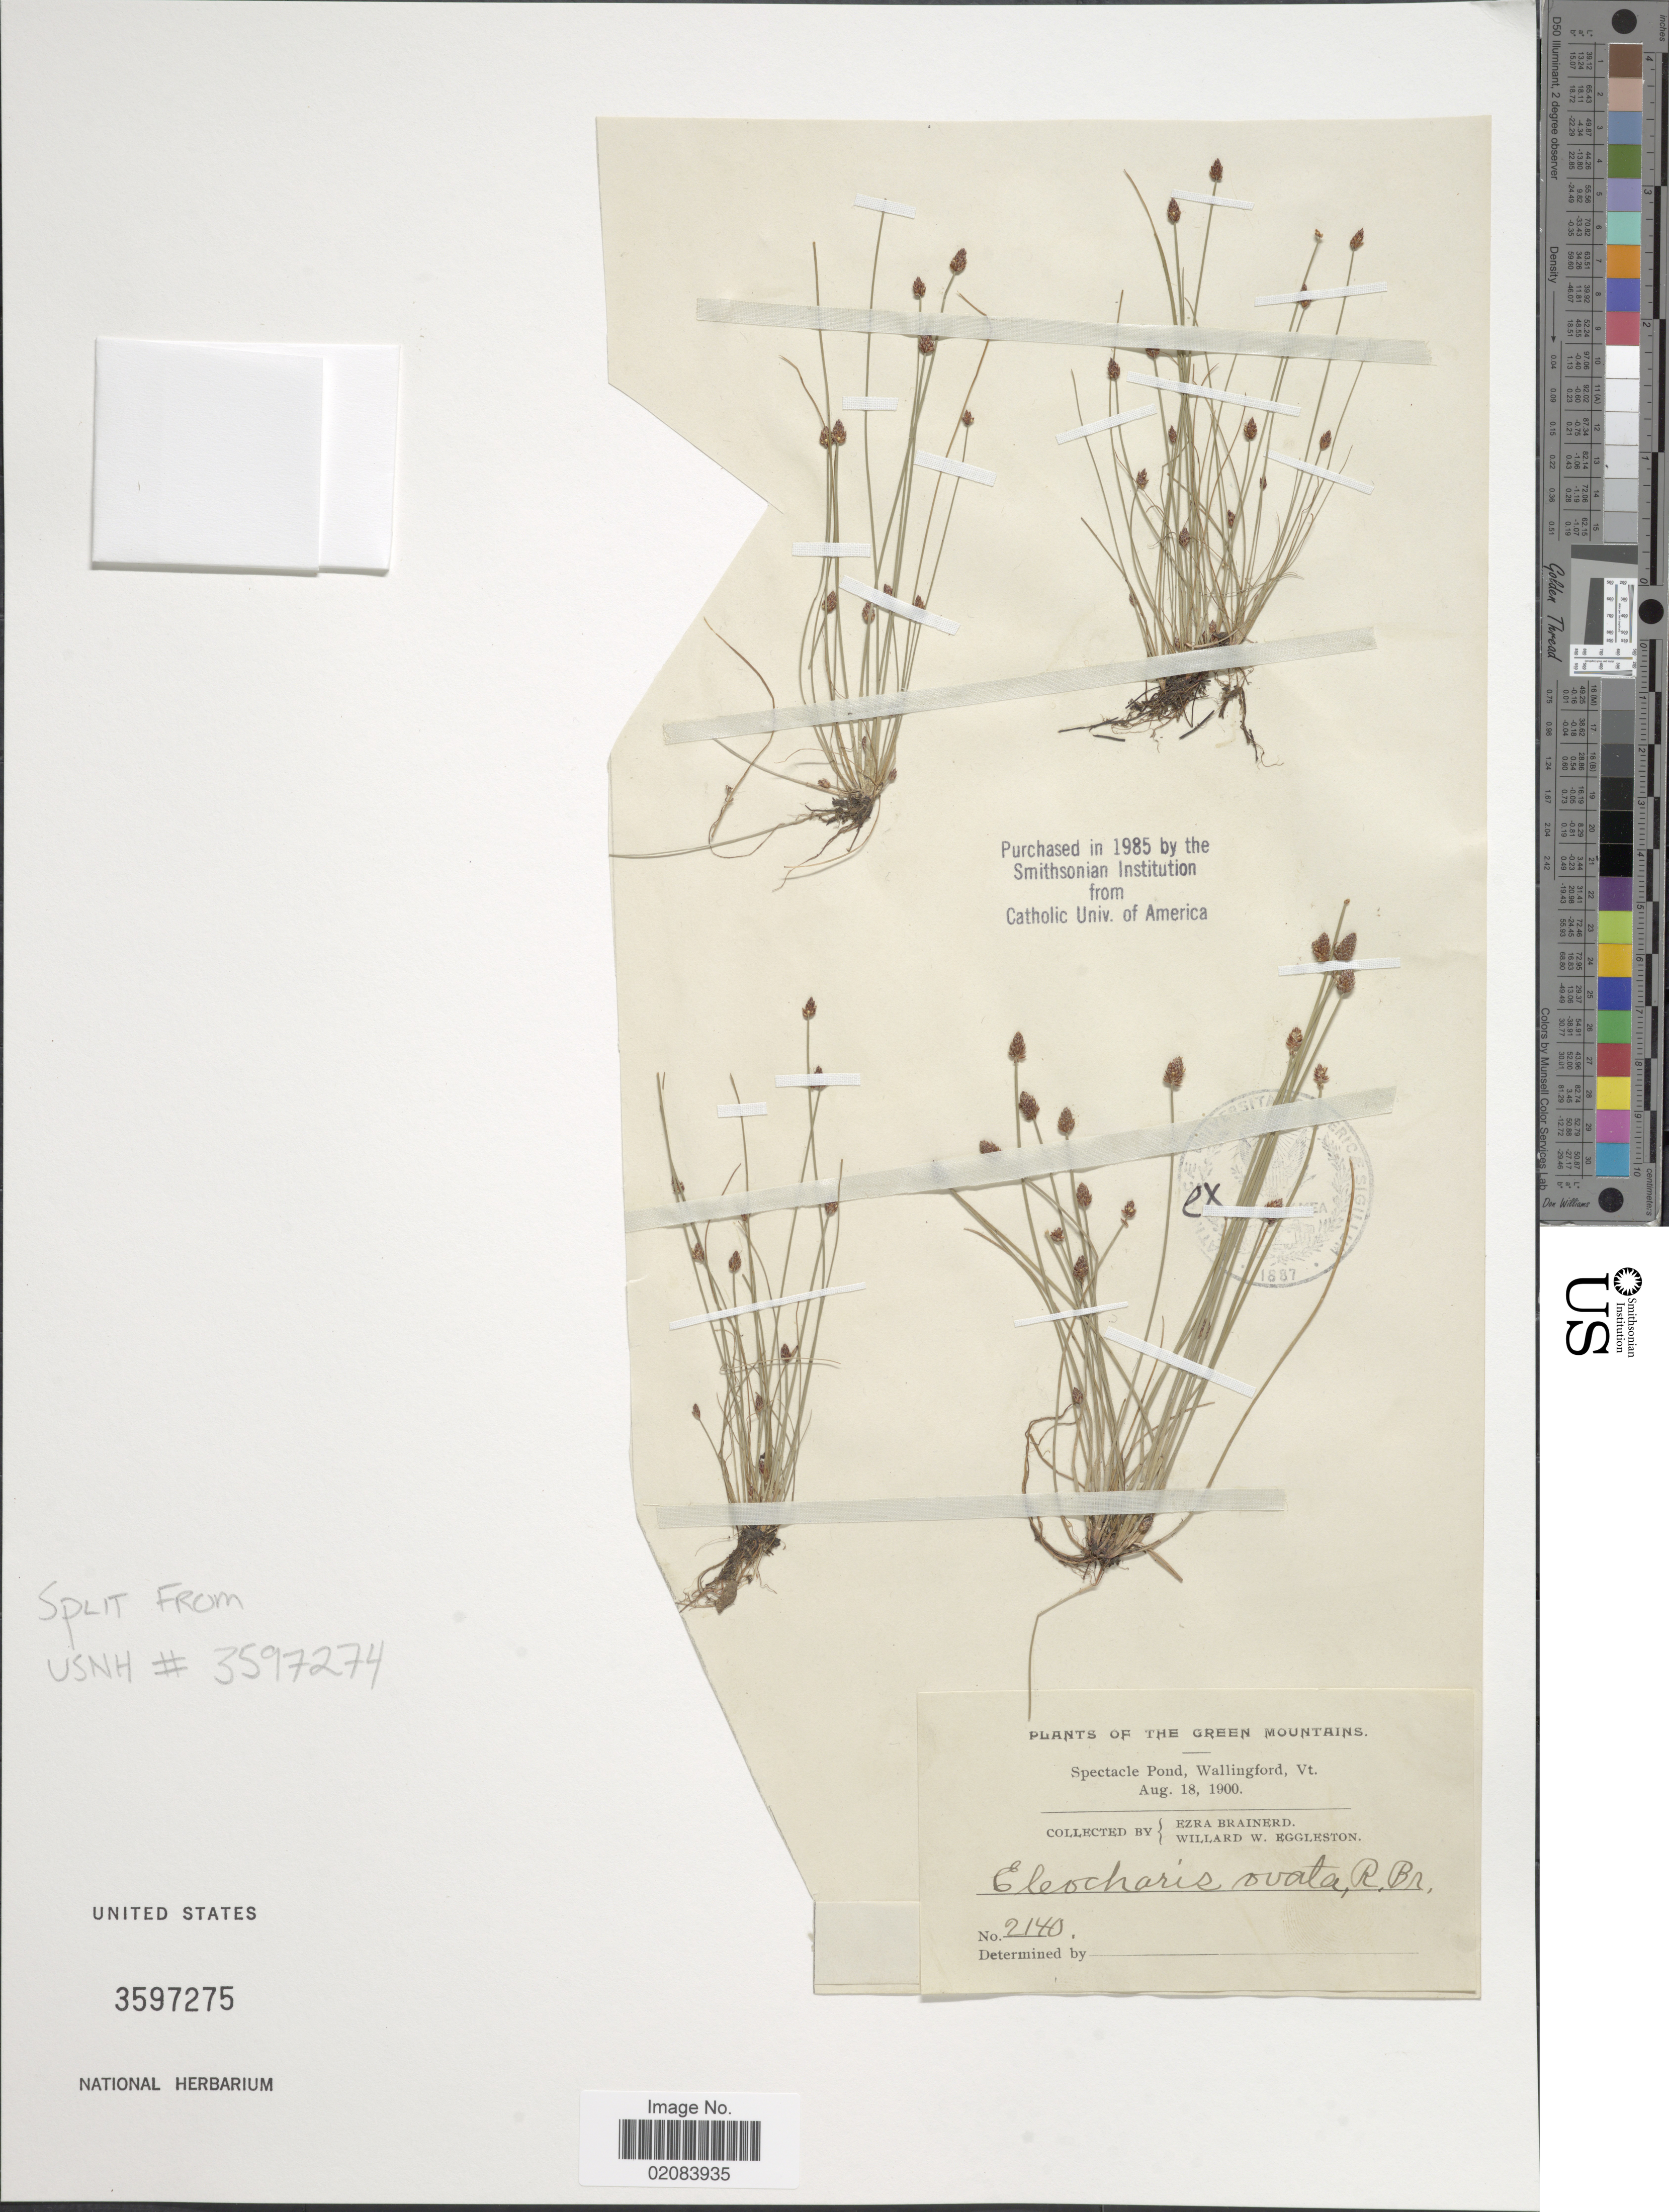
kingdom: Plantae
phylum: Tracheophyta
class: Liliopsida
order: Poales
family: Cyperaceae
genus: Eleocharis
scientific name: Eleocharis ovata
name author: (Roth) Roem. & Schult.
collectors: E. Brainerd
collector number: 2140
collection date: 1900-08-18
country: United States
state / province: Vermont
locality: Green Mountains. Spectacle Pond, Wallingford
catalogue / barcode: US 3597275